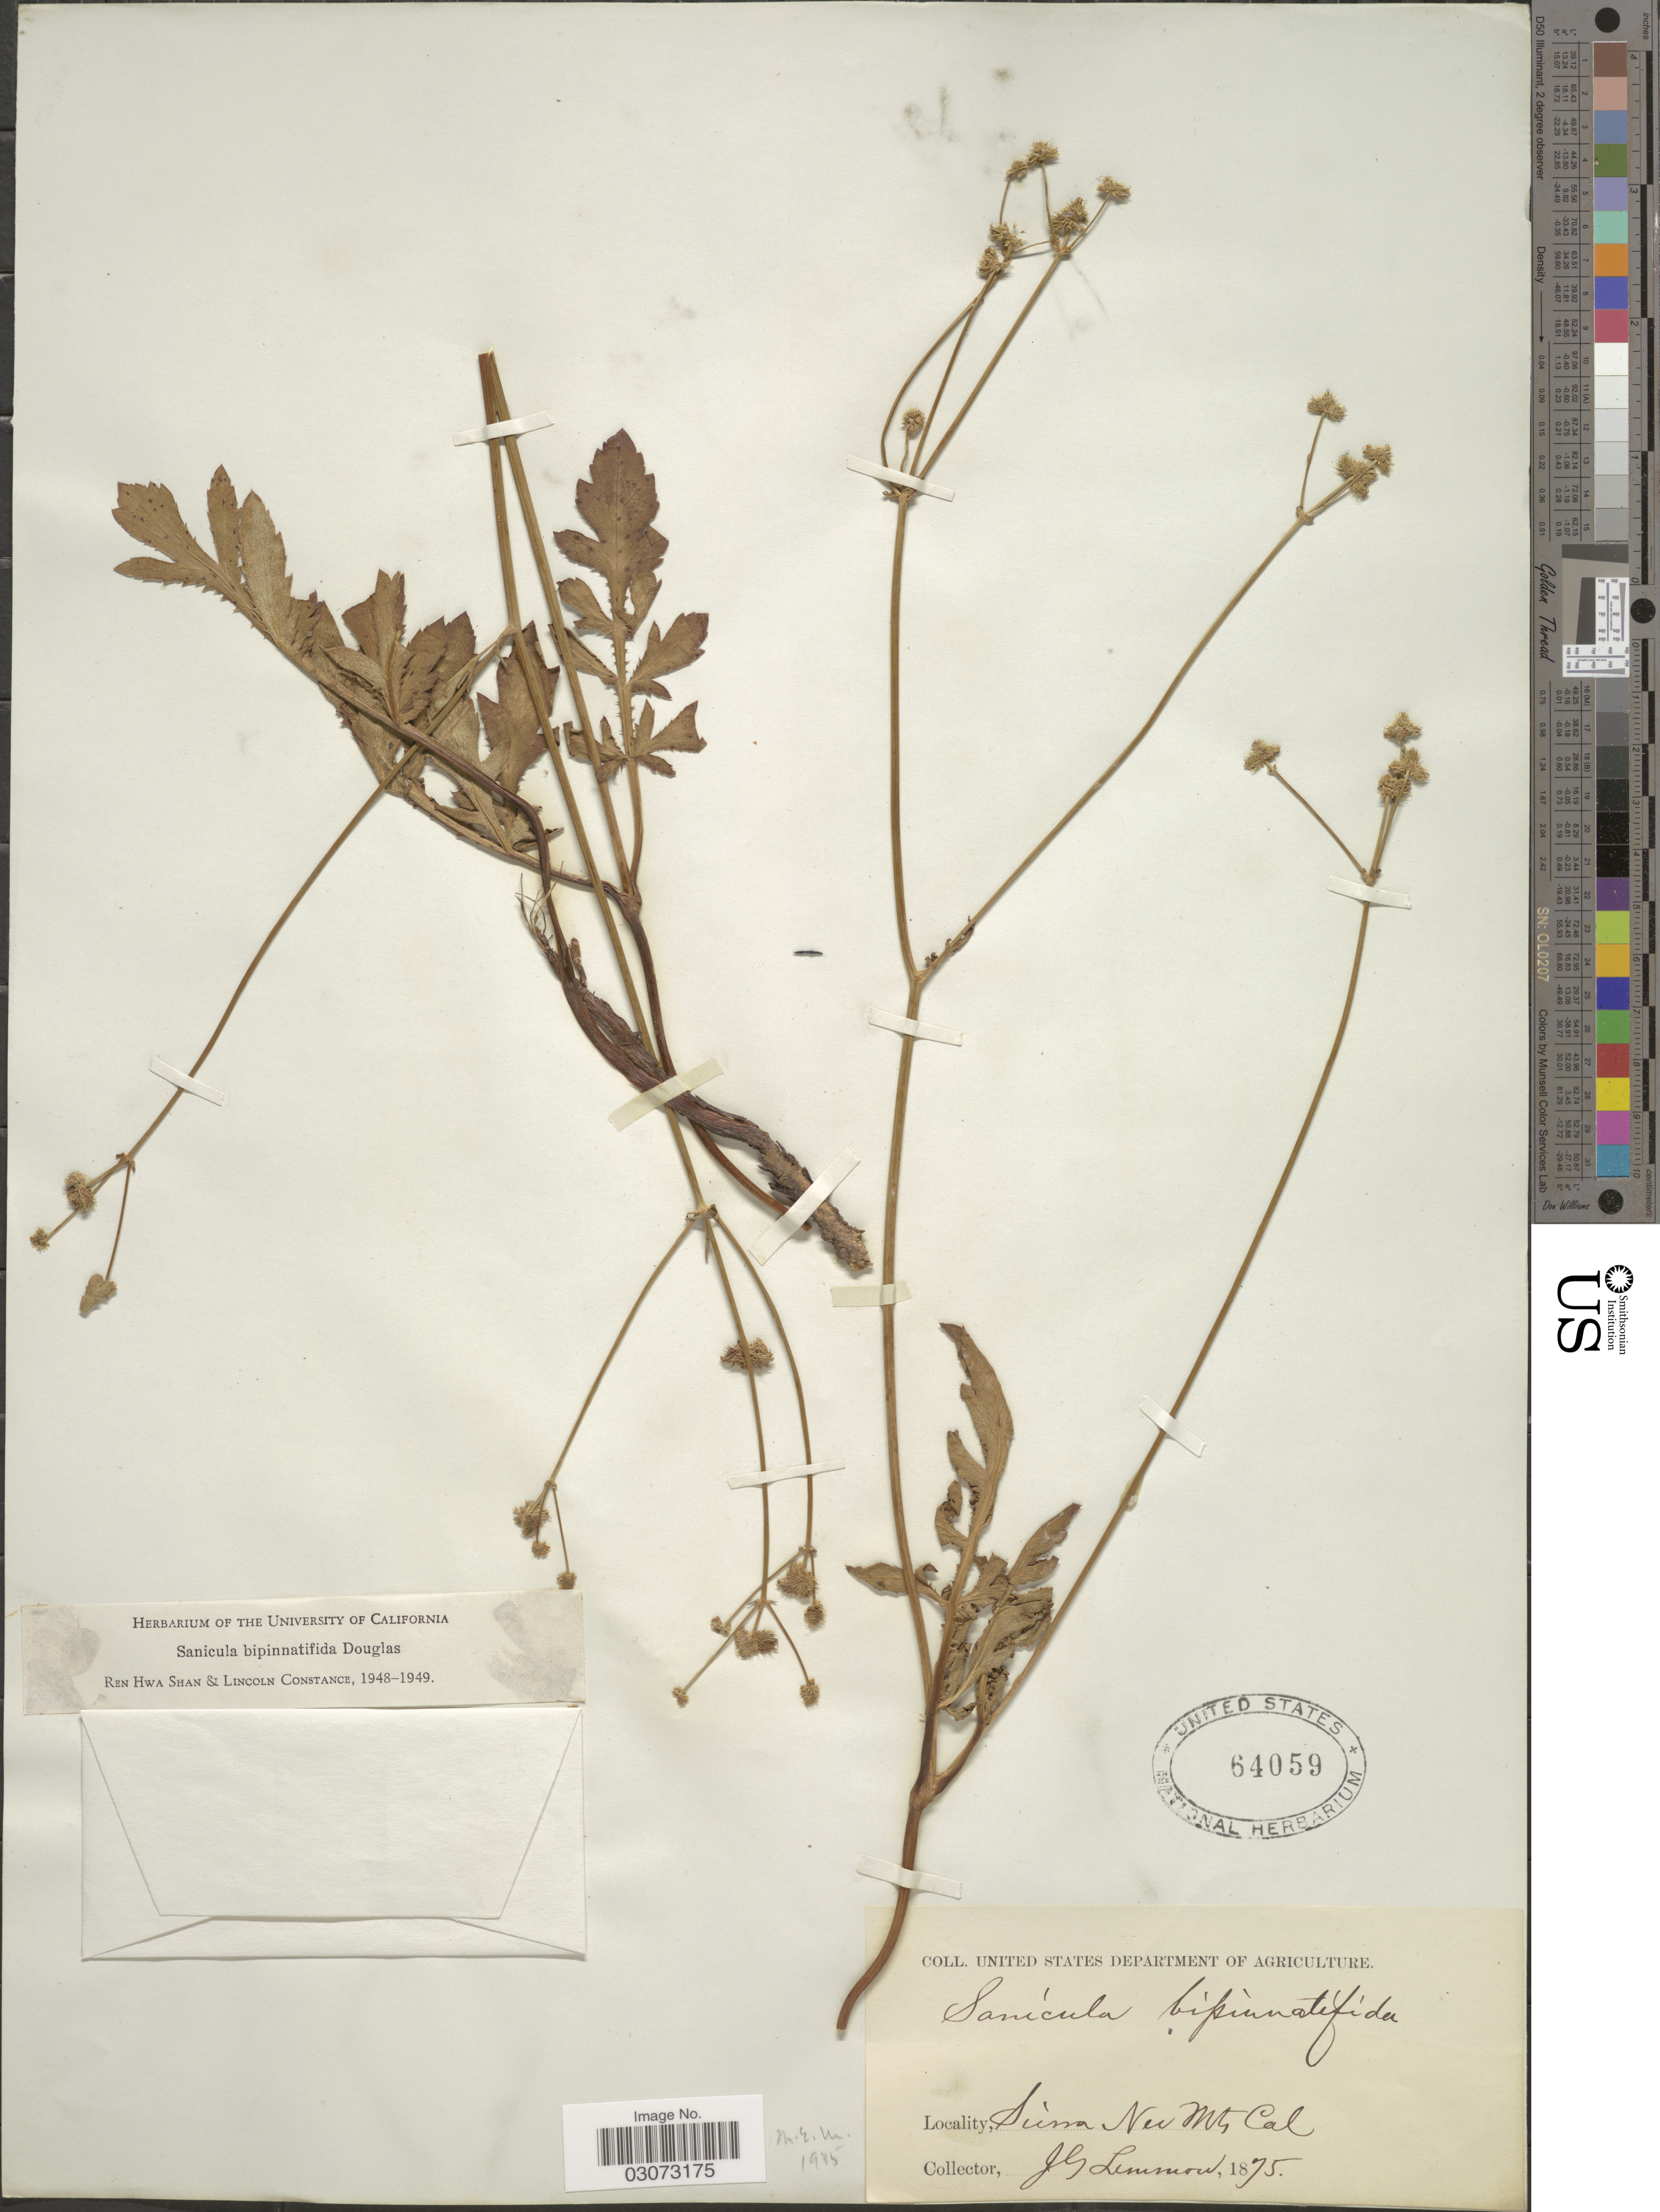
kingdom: Plantae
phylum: Tracheophyta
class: Magnoliopsida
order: Apiales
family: Apiaceae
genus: Sanicula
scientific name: Sanicula bipinnatifida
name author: Douglas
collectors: J. Lemmon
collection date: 1875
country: United States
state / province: California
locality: Sierra Nev. Mts.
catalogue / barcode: US 64059